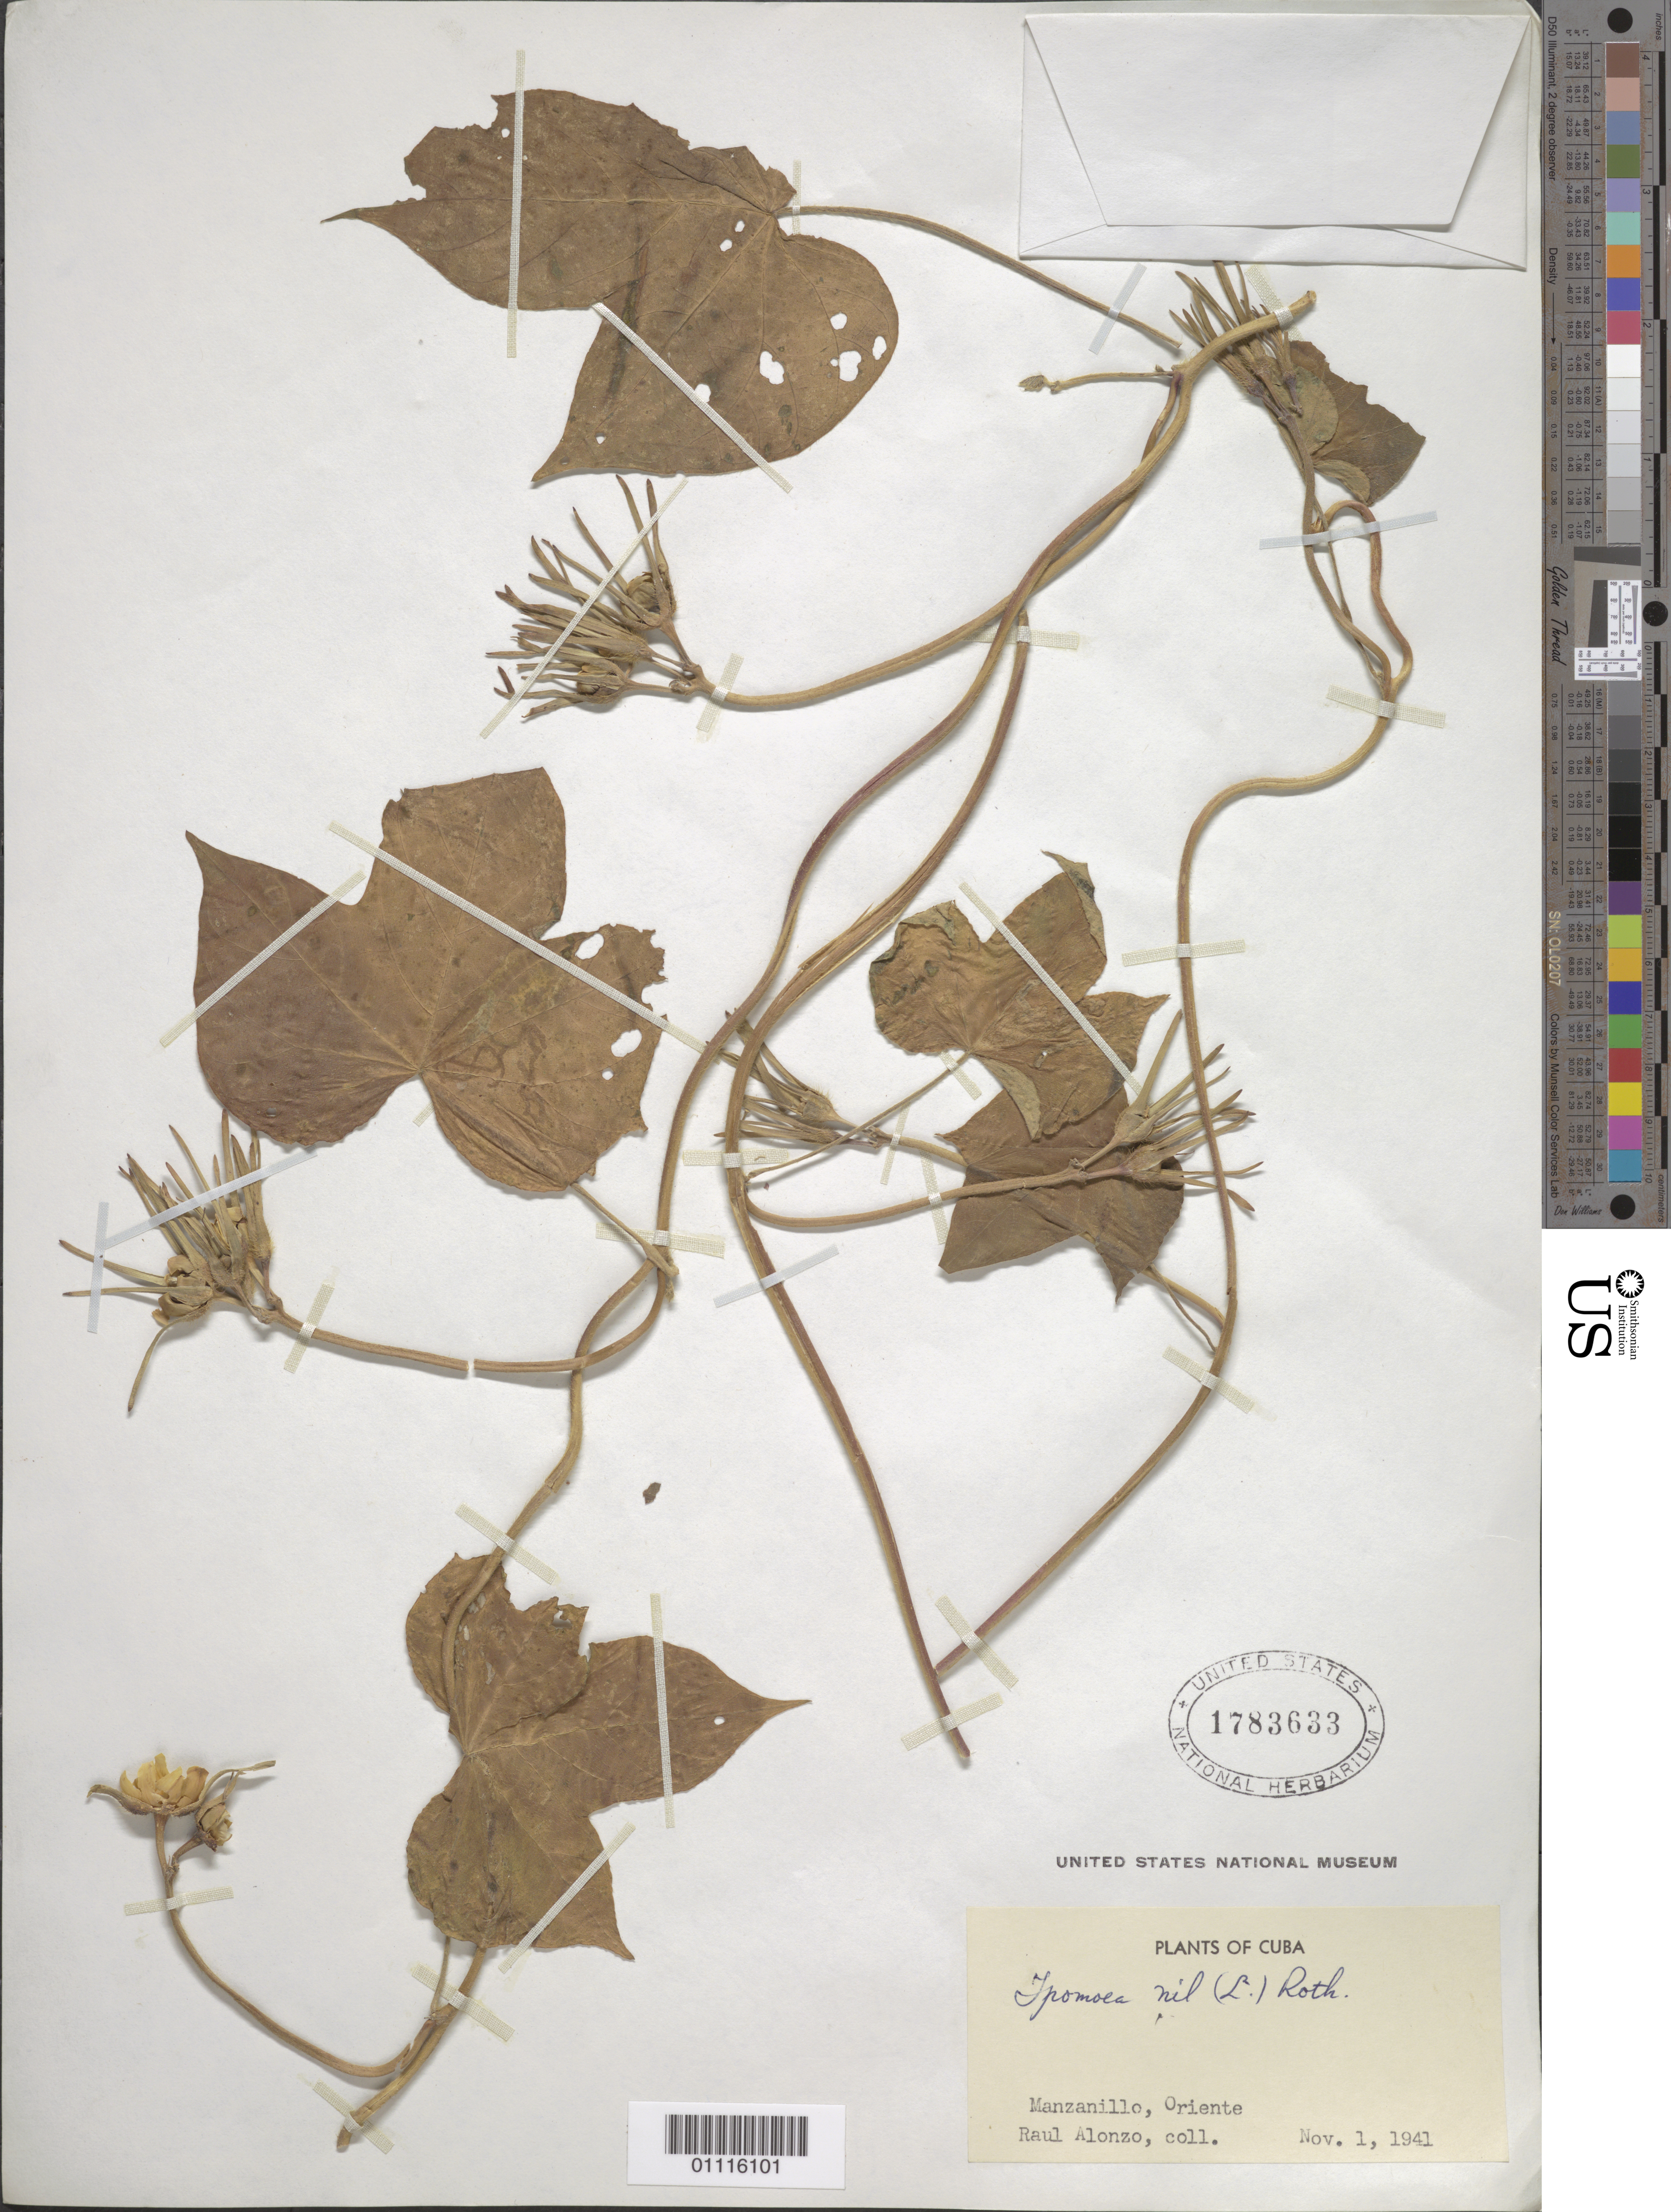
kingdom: Plantae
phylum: Tracheophyta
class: Magnoliopsida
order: Solanales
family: Convolvulaceae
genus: Ipomoea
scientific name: Ipomoea nil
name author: (L.) Roth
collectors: R. Alonzo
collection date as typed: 01 Nov 1941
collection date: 1941-11-01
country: Cuba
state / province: Granma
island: Cuba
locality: Manzanillo, Oriente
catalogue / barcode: US 1783633